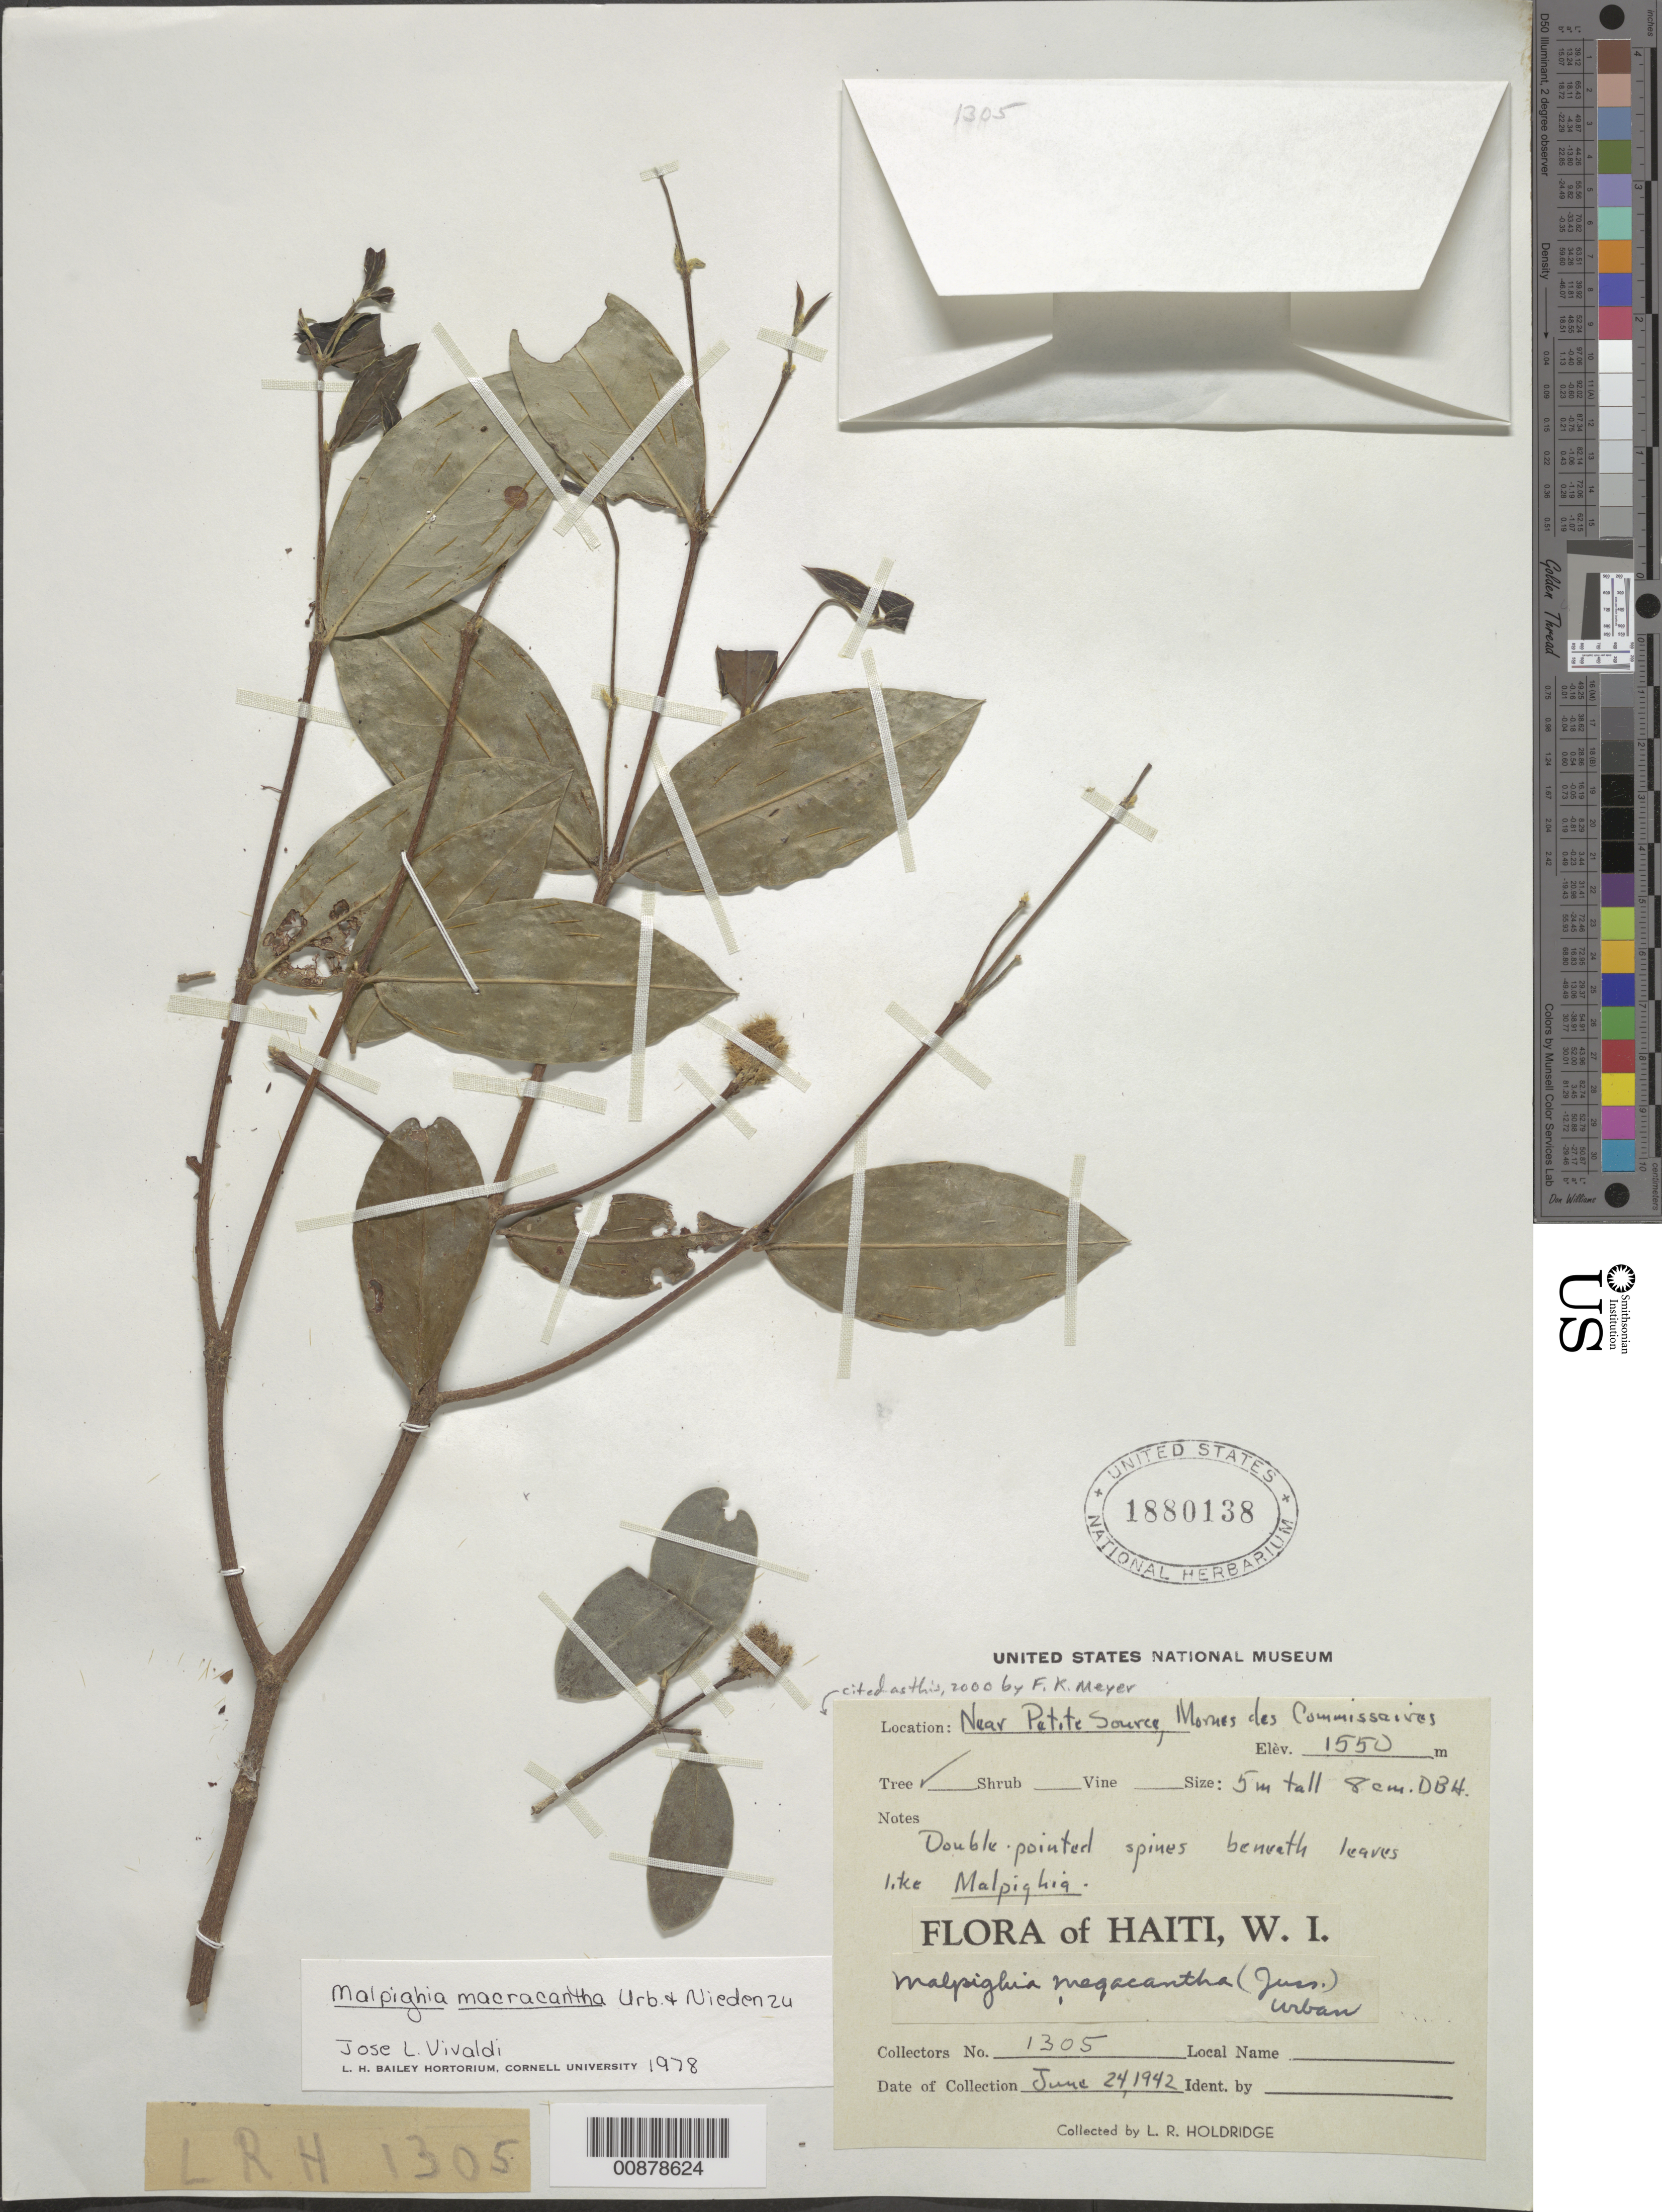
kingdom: Plantae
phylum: Tracheophyta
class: Magnoliopsida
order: Malpighiales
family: Malpighiaceae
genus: Malpighia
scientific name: Malpighia megacantha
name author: (A. Juss.) Urb.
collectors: L. Holdridge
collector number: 1305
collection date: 1942-06-24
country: Haiti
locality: Near Petite Source, Mornes des Commissaires.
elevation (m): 1550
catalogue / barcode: US 1880138